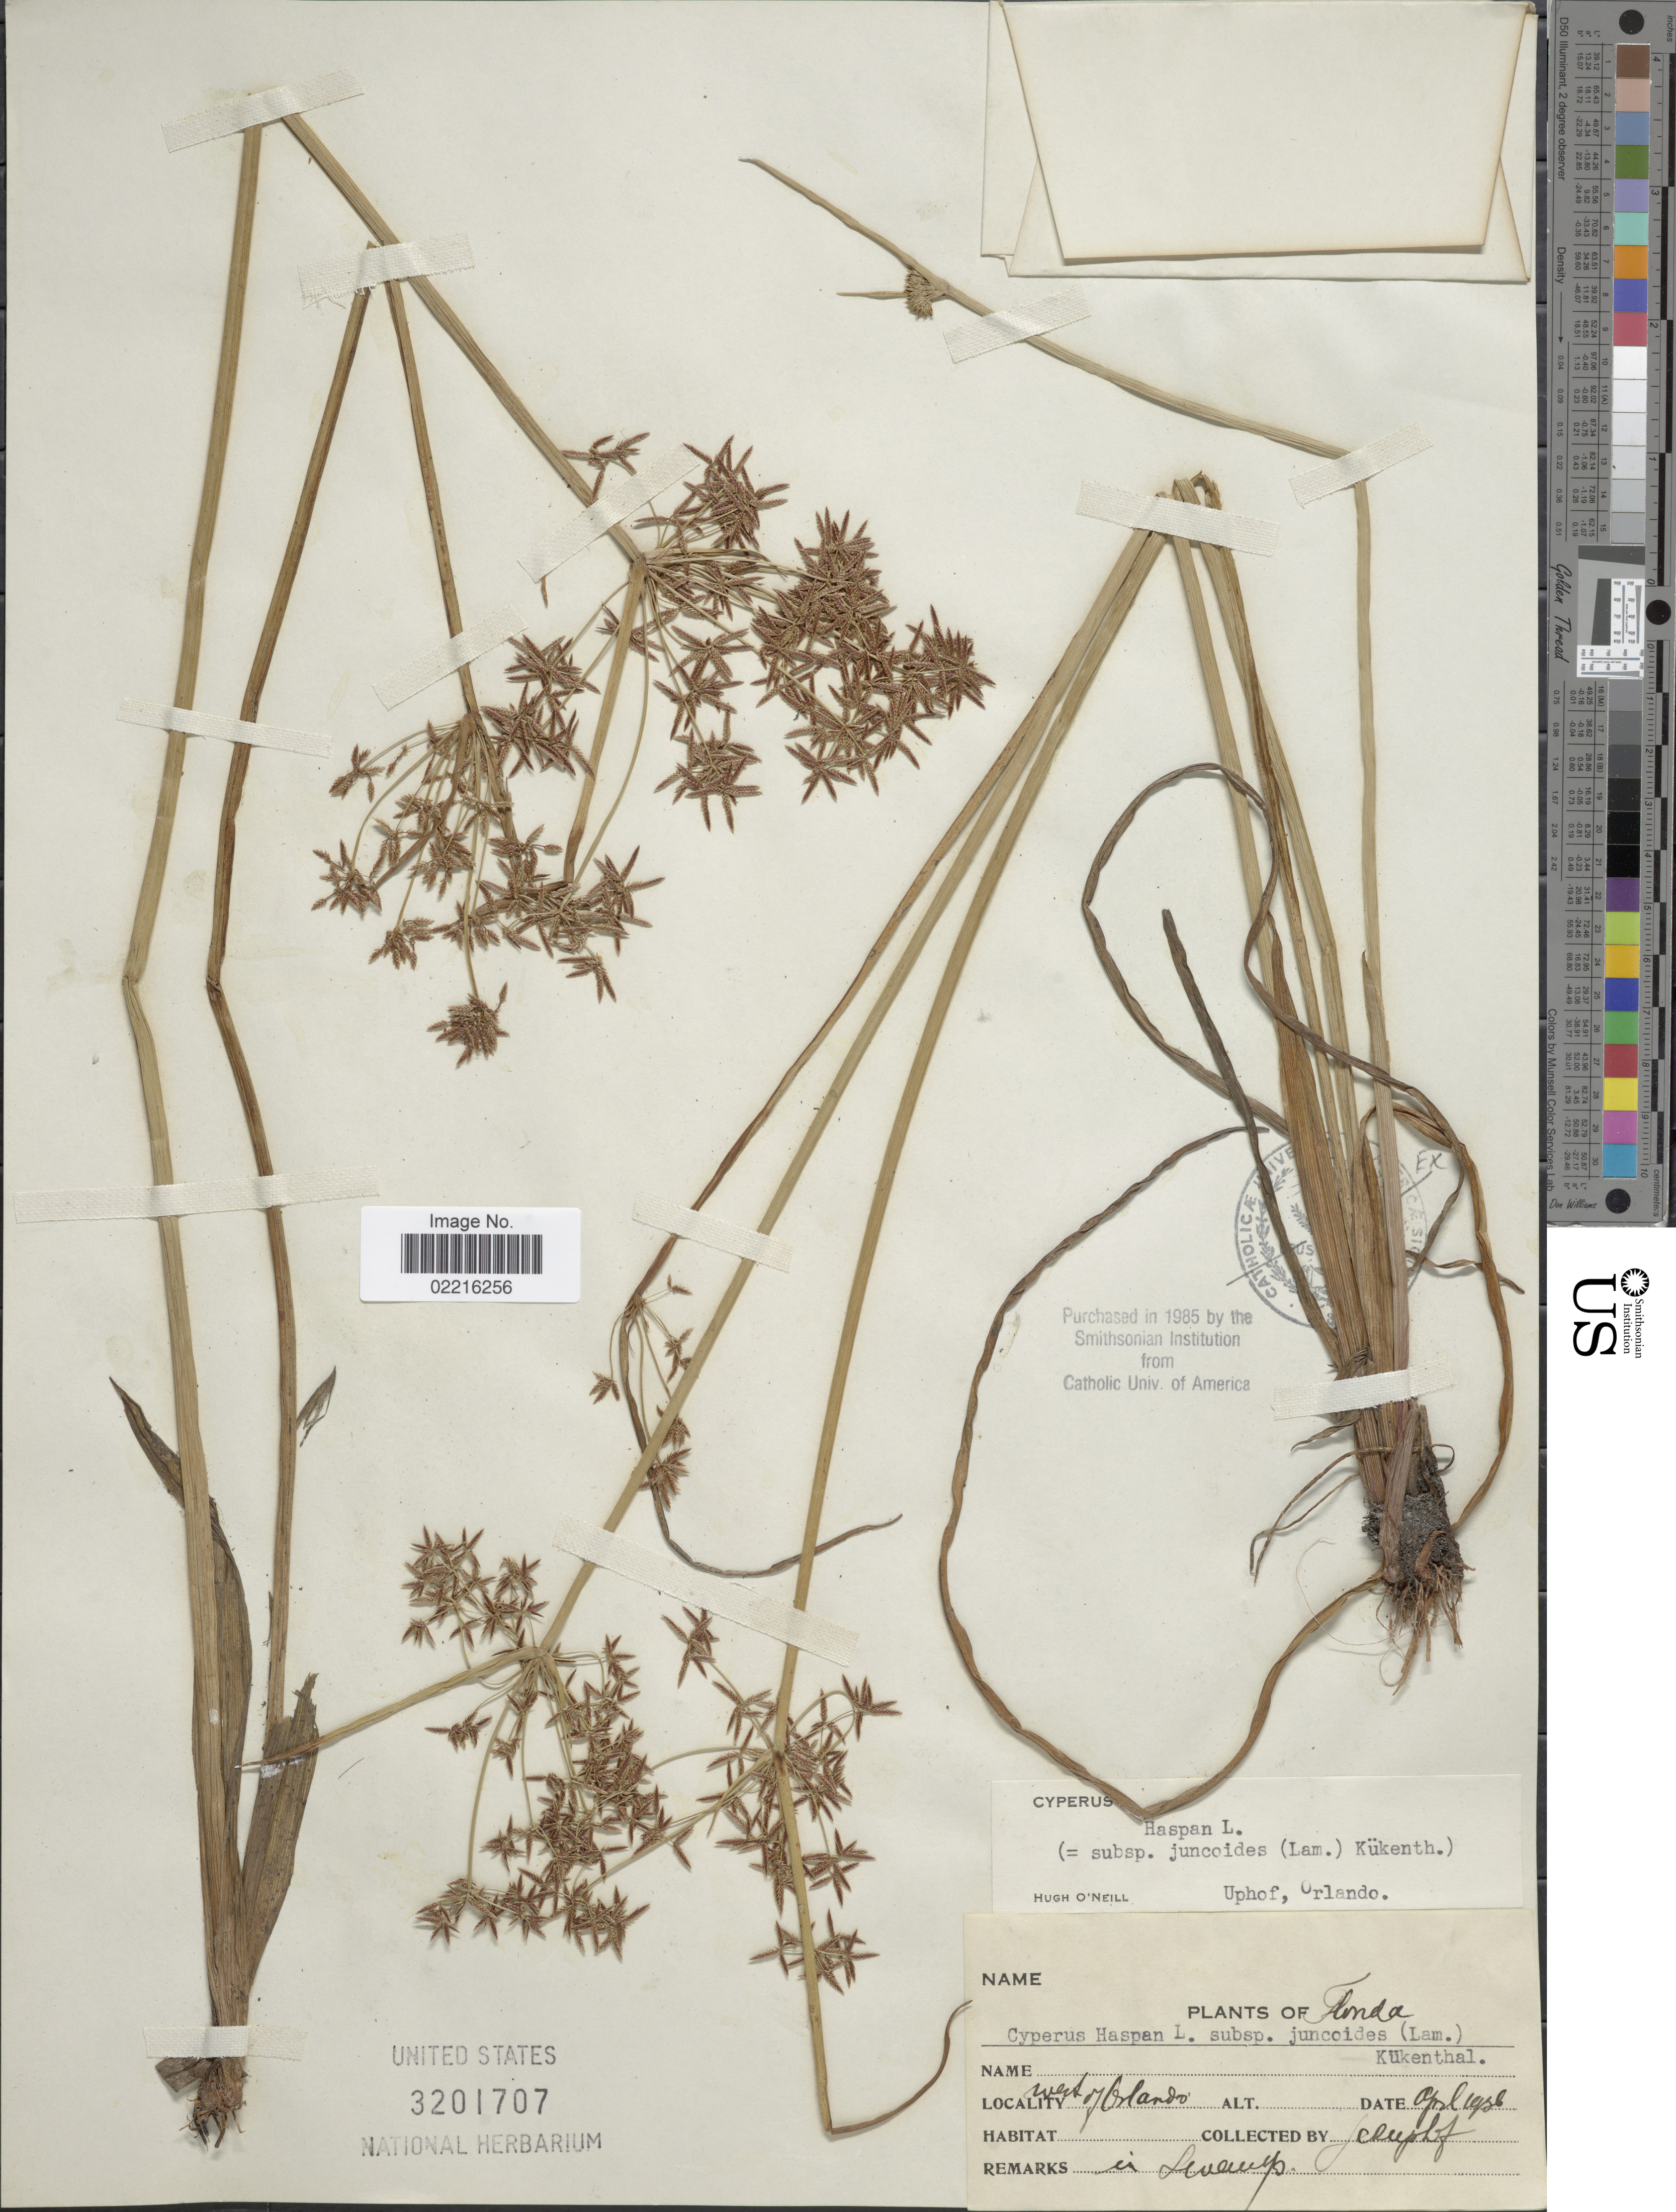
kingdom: Plantae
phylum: Tracheophyta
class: Liliopsida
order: Poales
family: Cyperaceae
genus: Cyperus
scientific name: Cyperus haspan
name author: L.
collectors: J. C. T. Uphof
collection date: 1936-04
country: United States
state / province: Florida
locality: West of Orlando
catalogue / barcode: US 3201707